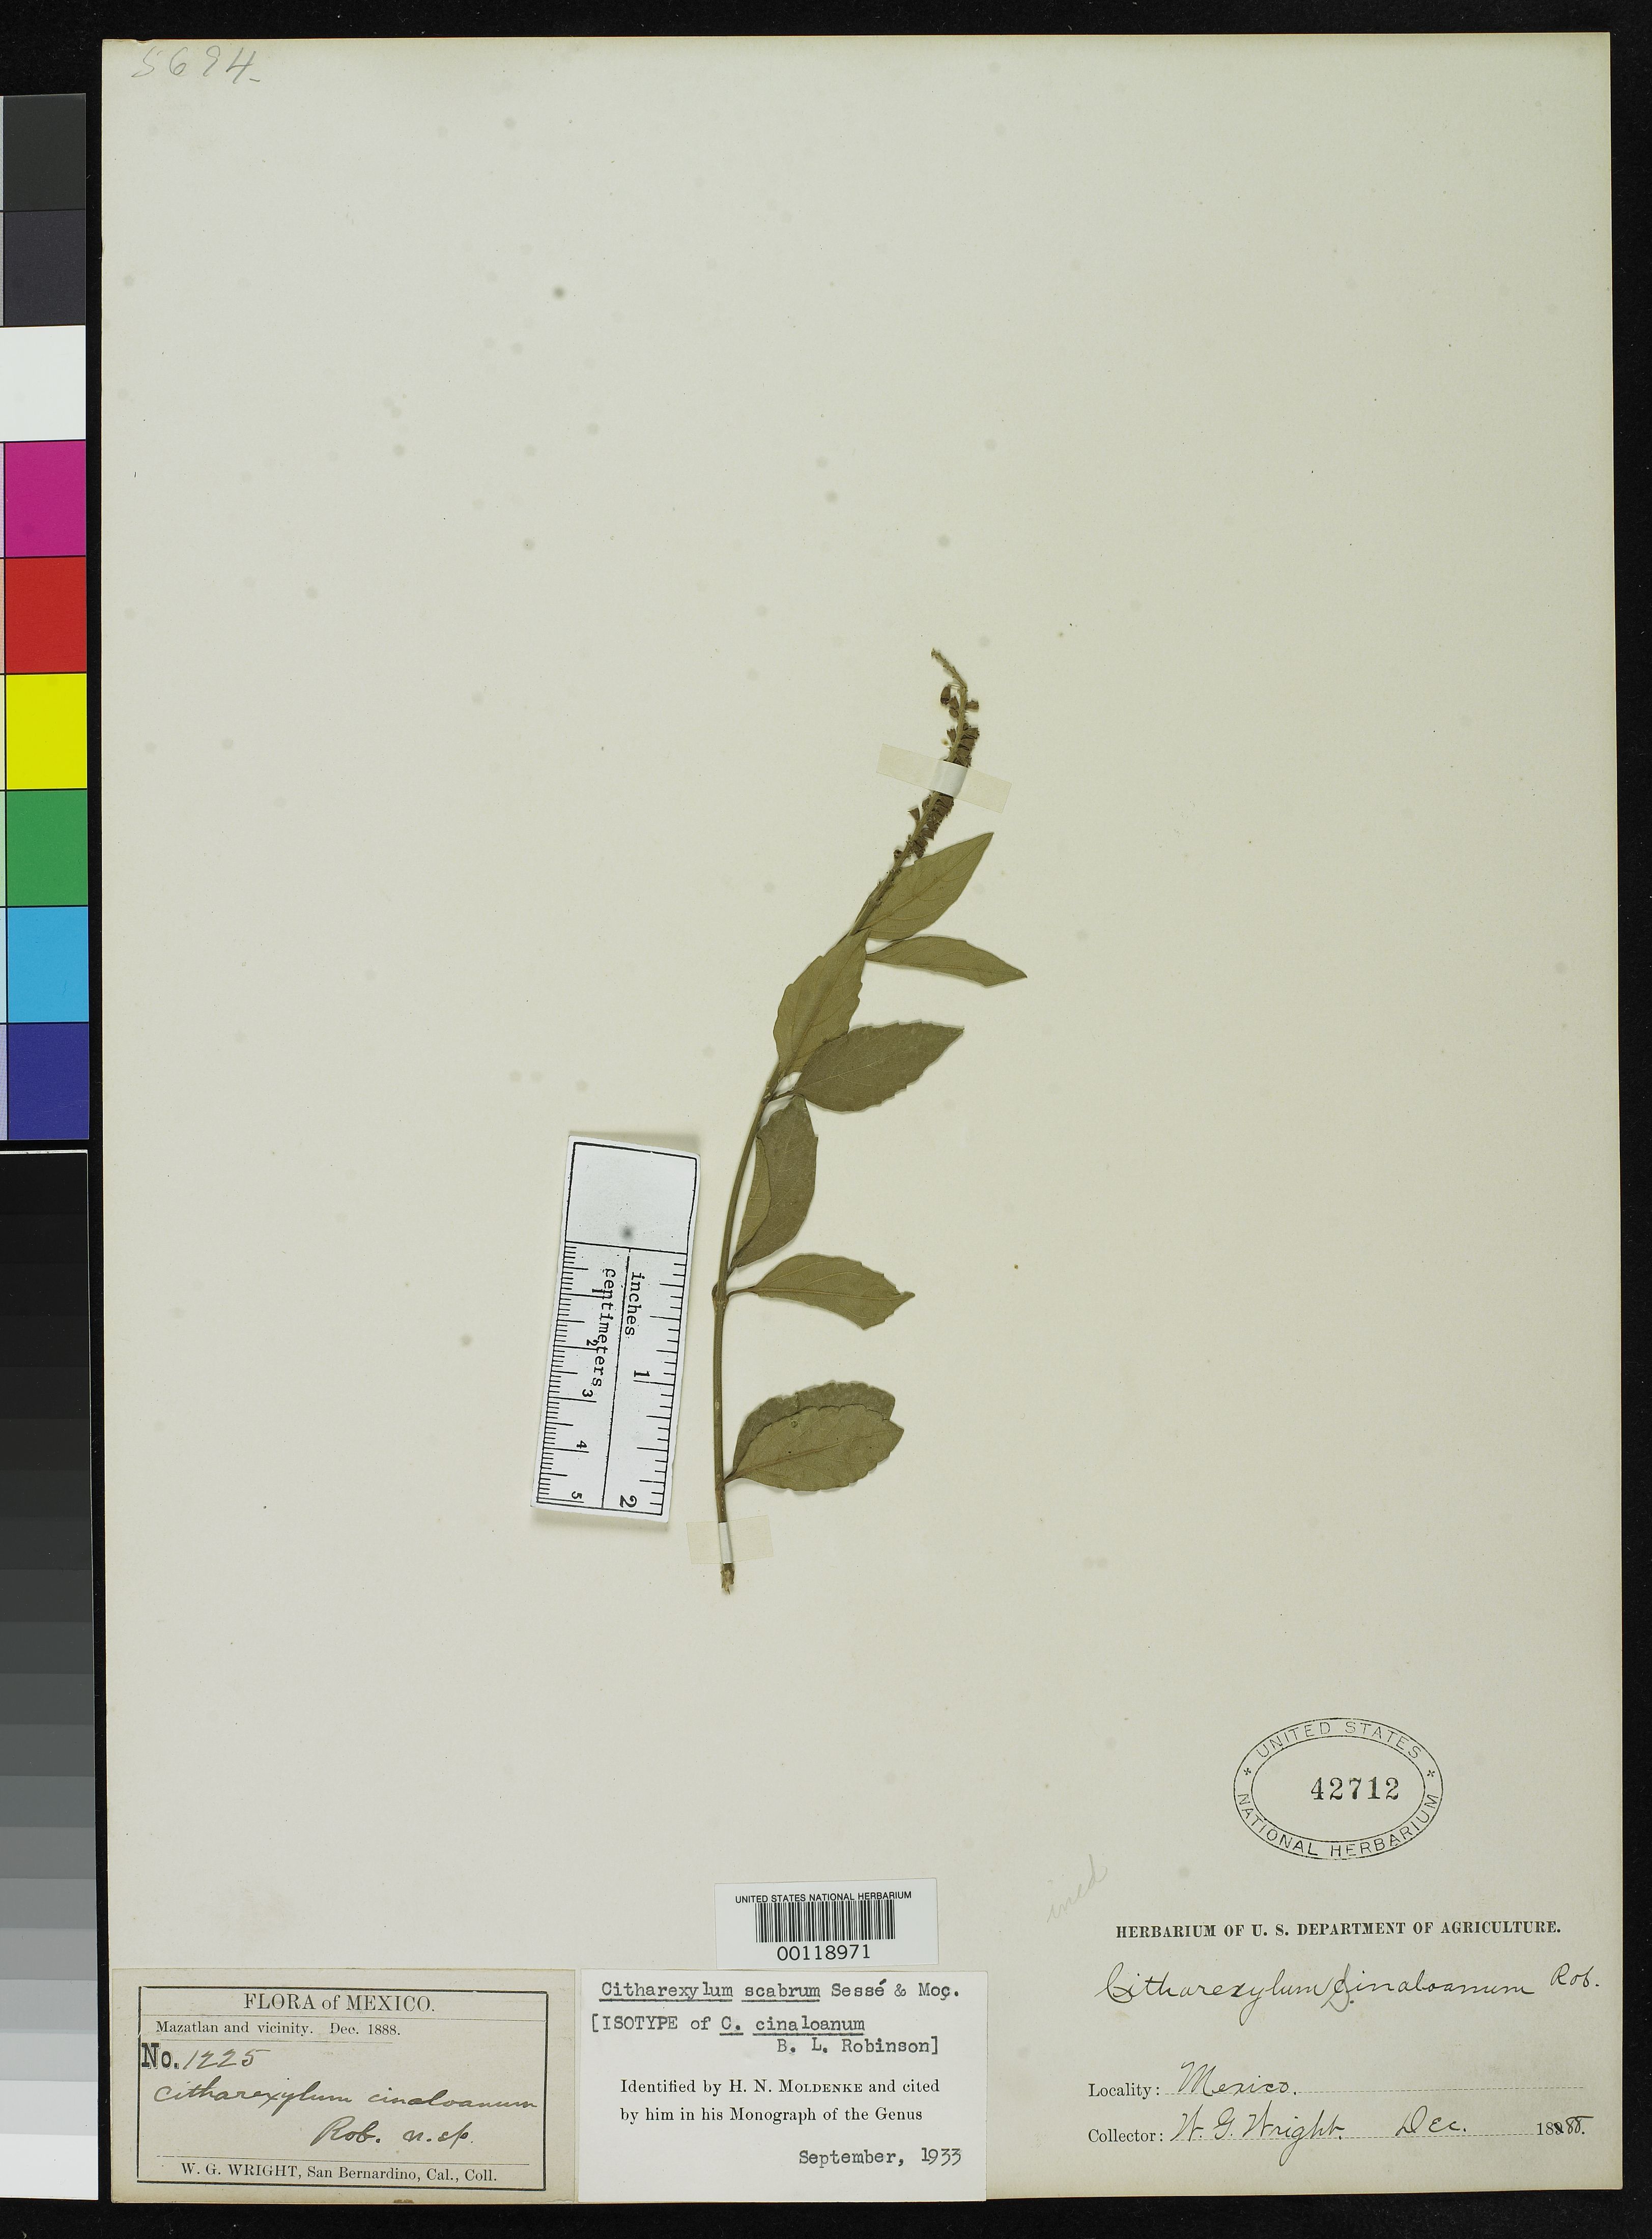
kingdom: Plantae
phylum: Tracheophyta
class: Magnoliopsida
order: Lamiales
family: Verbenaceae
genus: Citharexylum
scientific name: Citharexylum cinaloamum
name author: B.L. Rob.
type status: Type Collection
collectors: W. G. Wright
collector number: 1225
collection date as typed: Jan 1889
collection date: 1889-01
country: Mexico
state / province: Sinaloa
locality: Mazatlan.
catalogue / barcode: US 42712